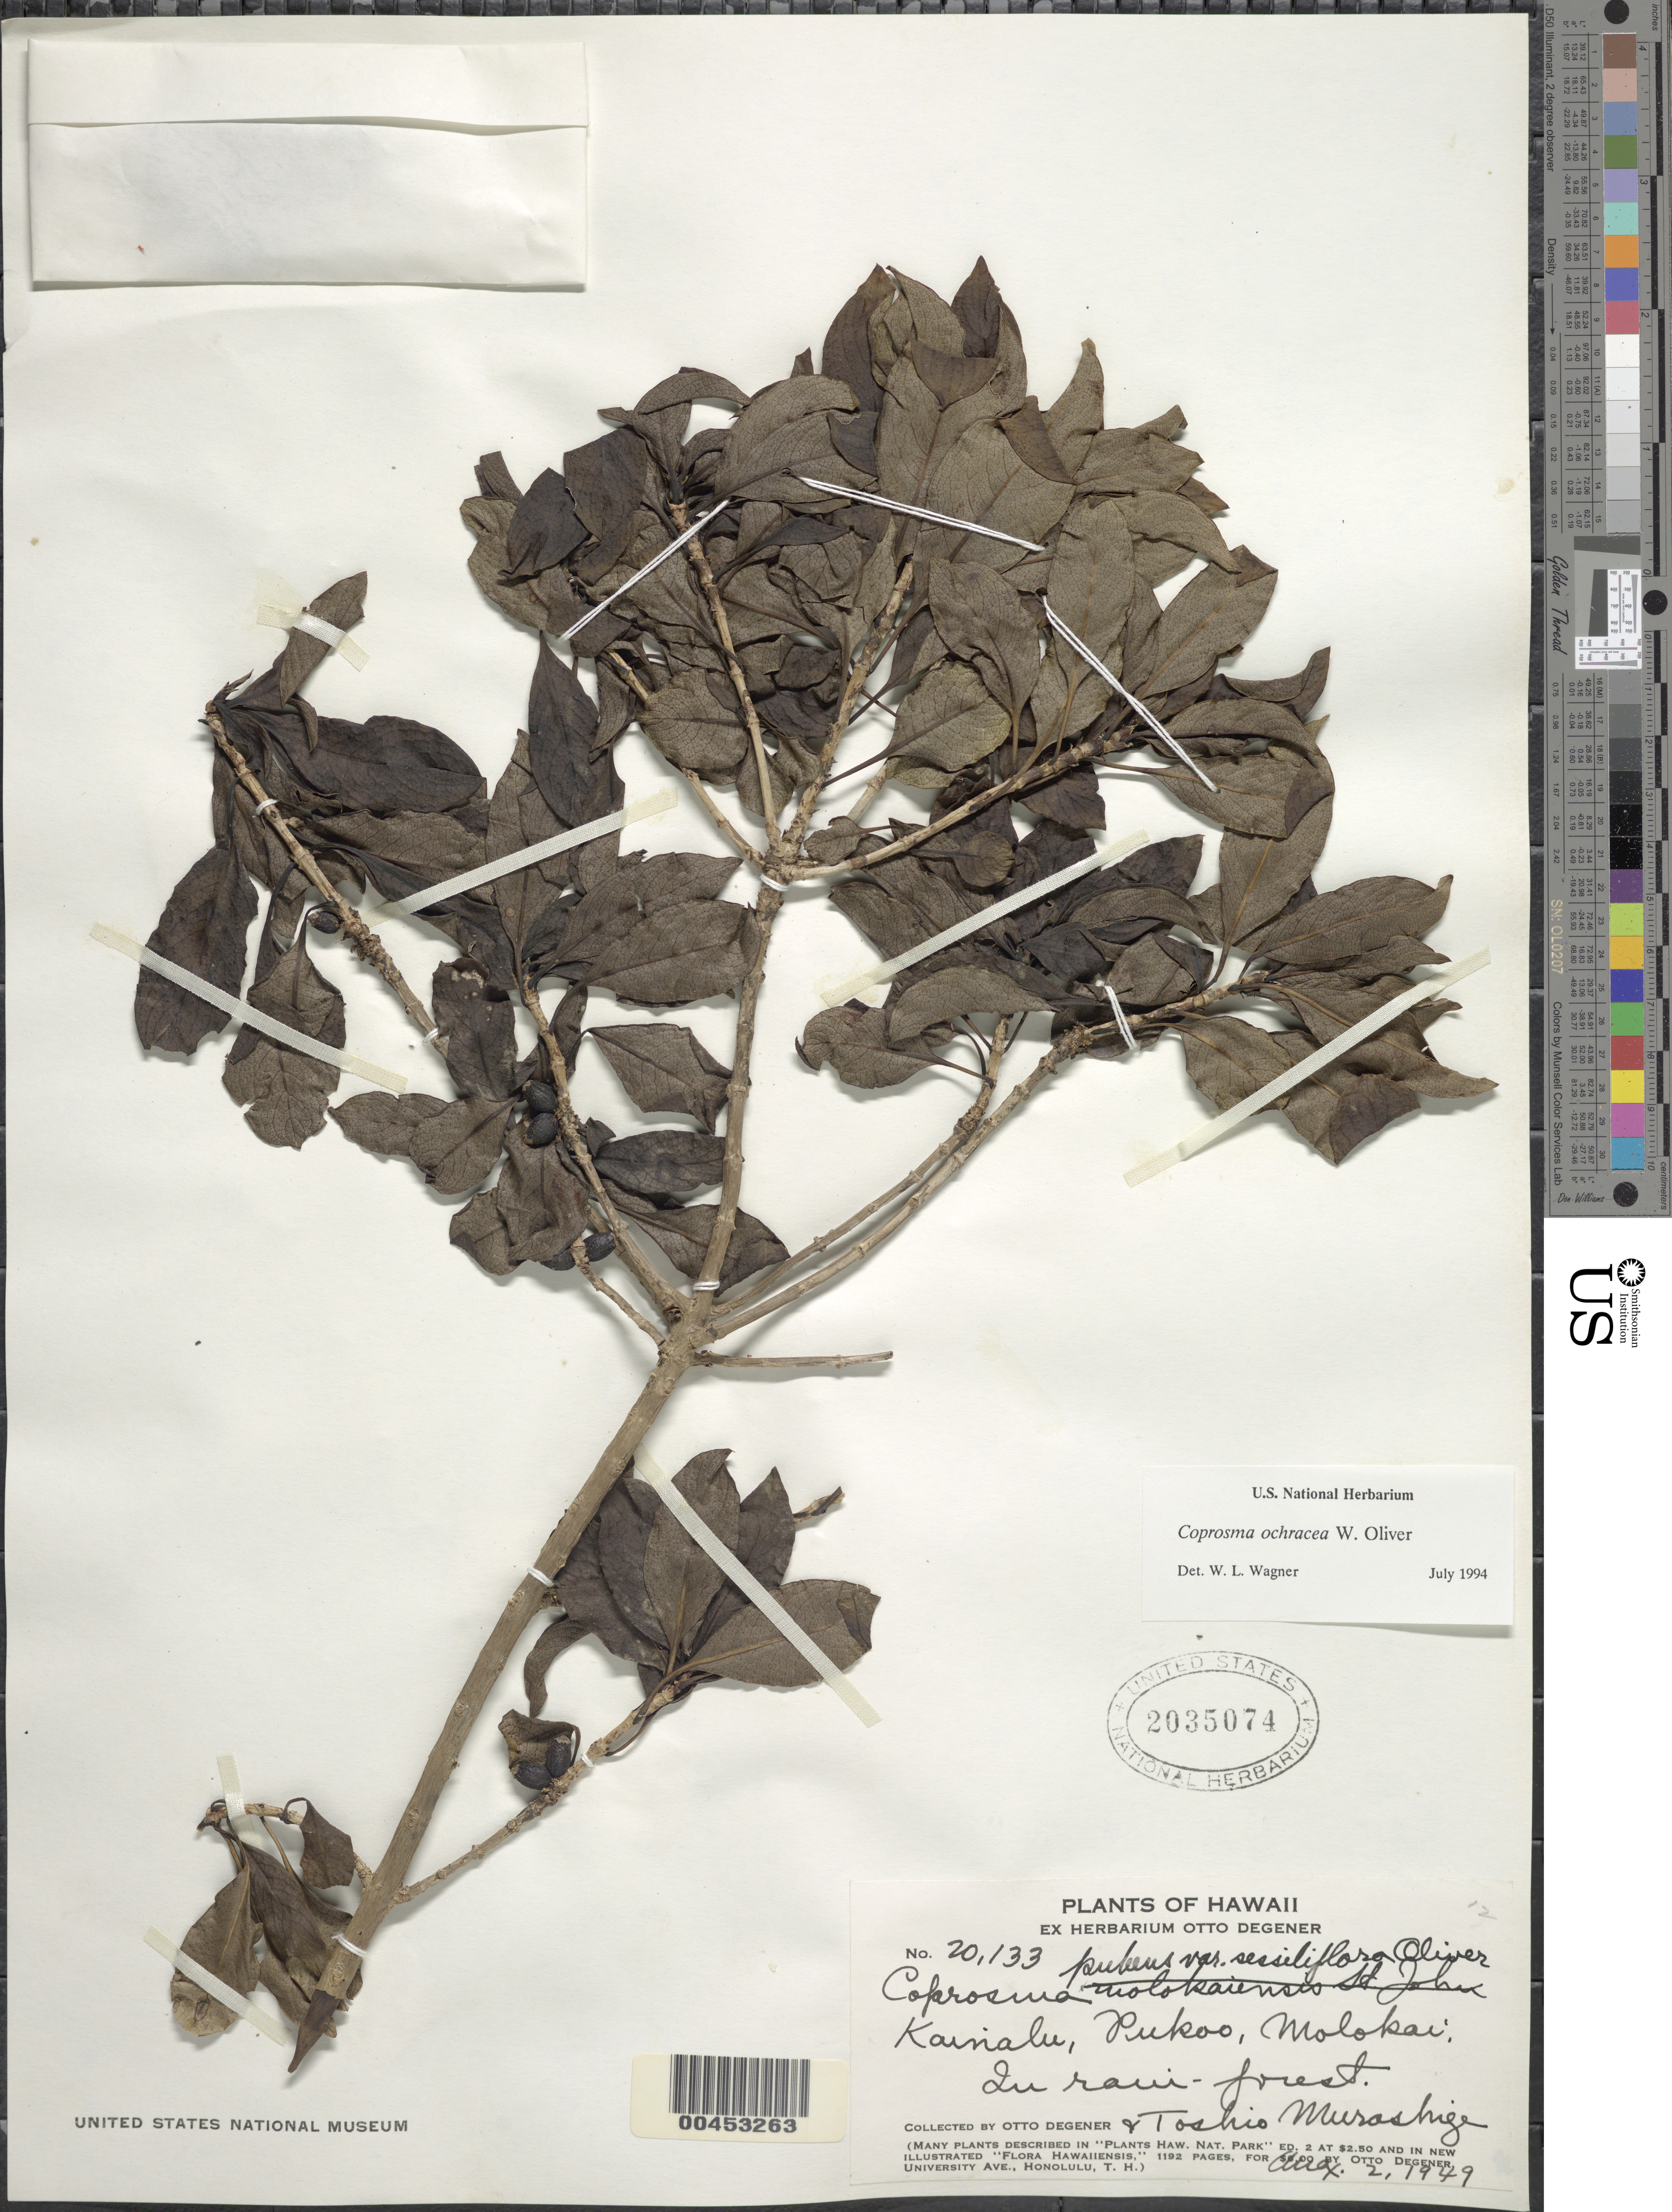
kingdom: Plantae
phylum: Tracheophyta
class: Magnoliopsida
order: Gentianales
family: Rubiaceae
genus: Coprosma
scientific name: Coprosma ochracea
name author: W.R.B. Oliv.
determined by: Wagner, W. L., (BOT), Smithsonian Institution - National Museum of Natural History (UNITED STATES)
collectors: O. Degener & T. Murashige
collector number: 20133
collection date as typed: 2 Aug 1949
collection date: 1949-08-02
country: United States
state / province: Hawaii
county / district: Maui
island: Moloka'i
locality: Kainalu, Pukoo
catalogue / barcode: US 2035074